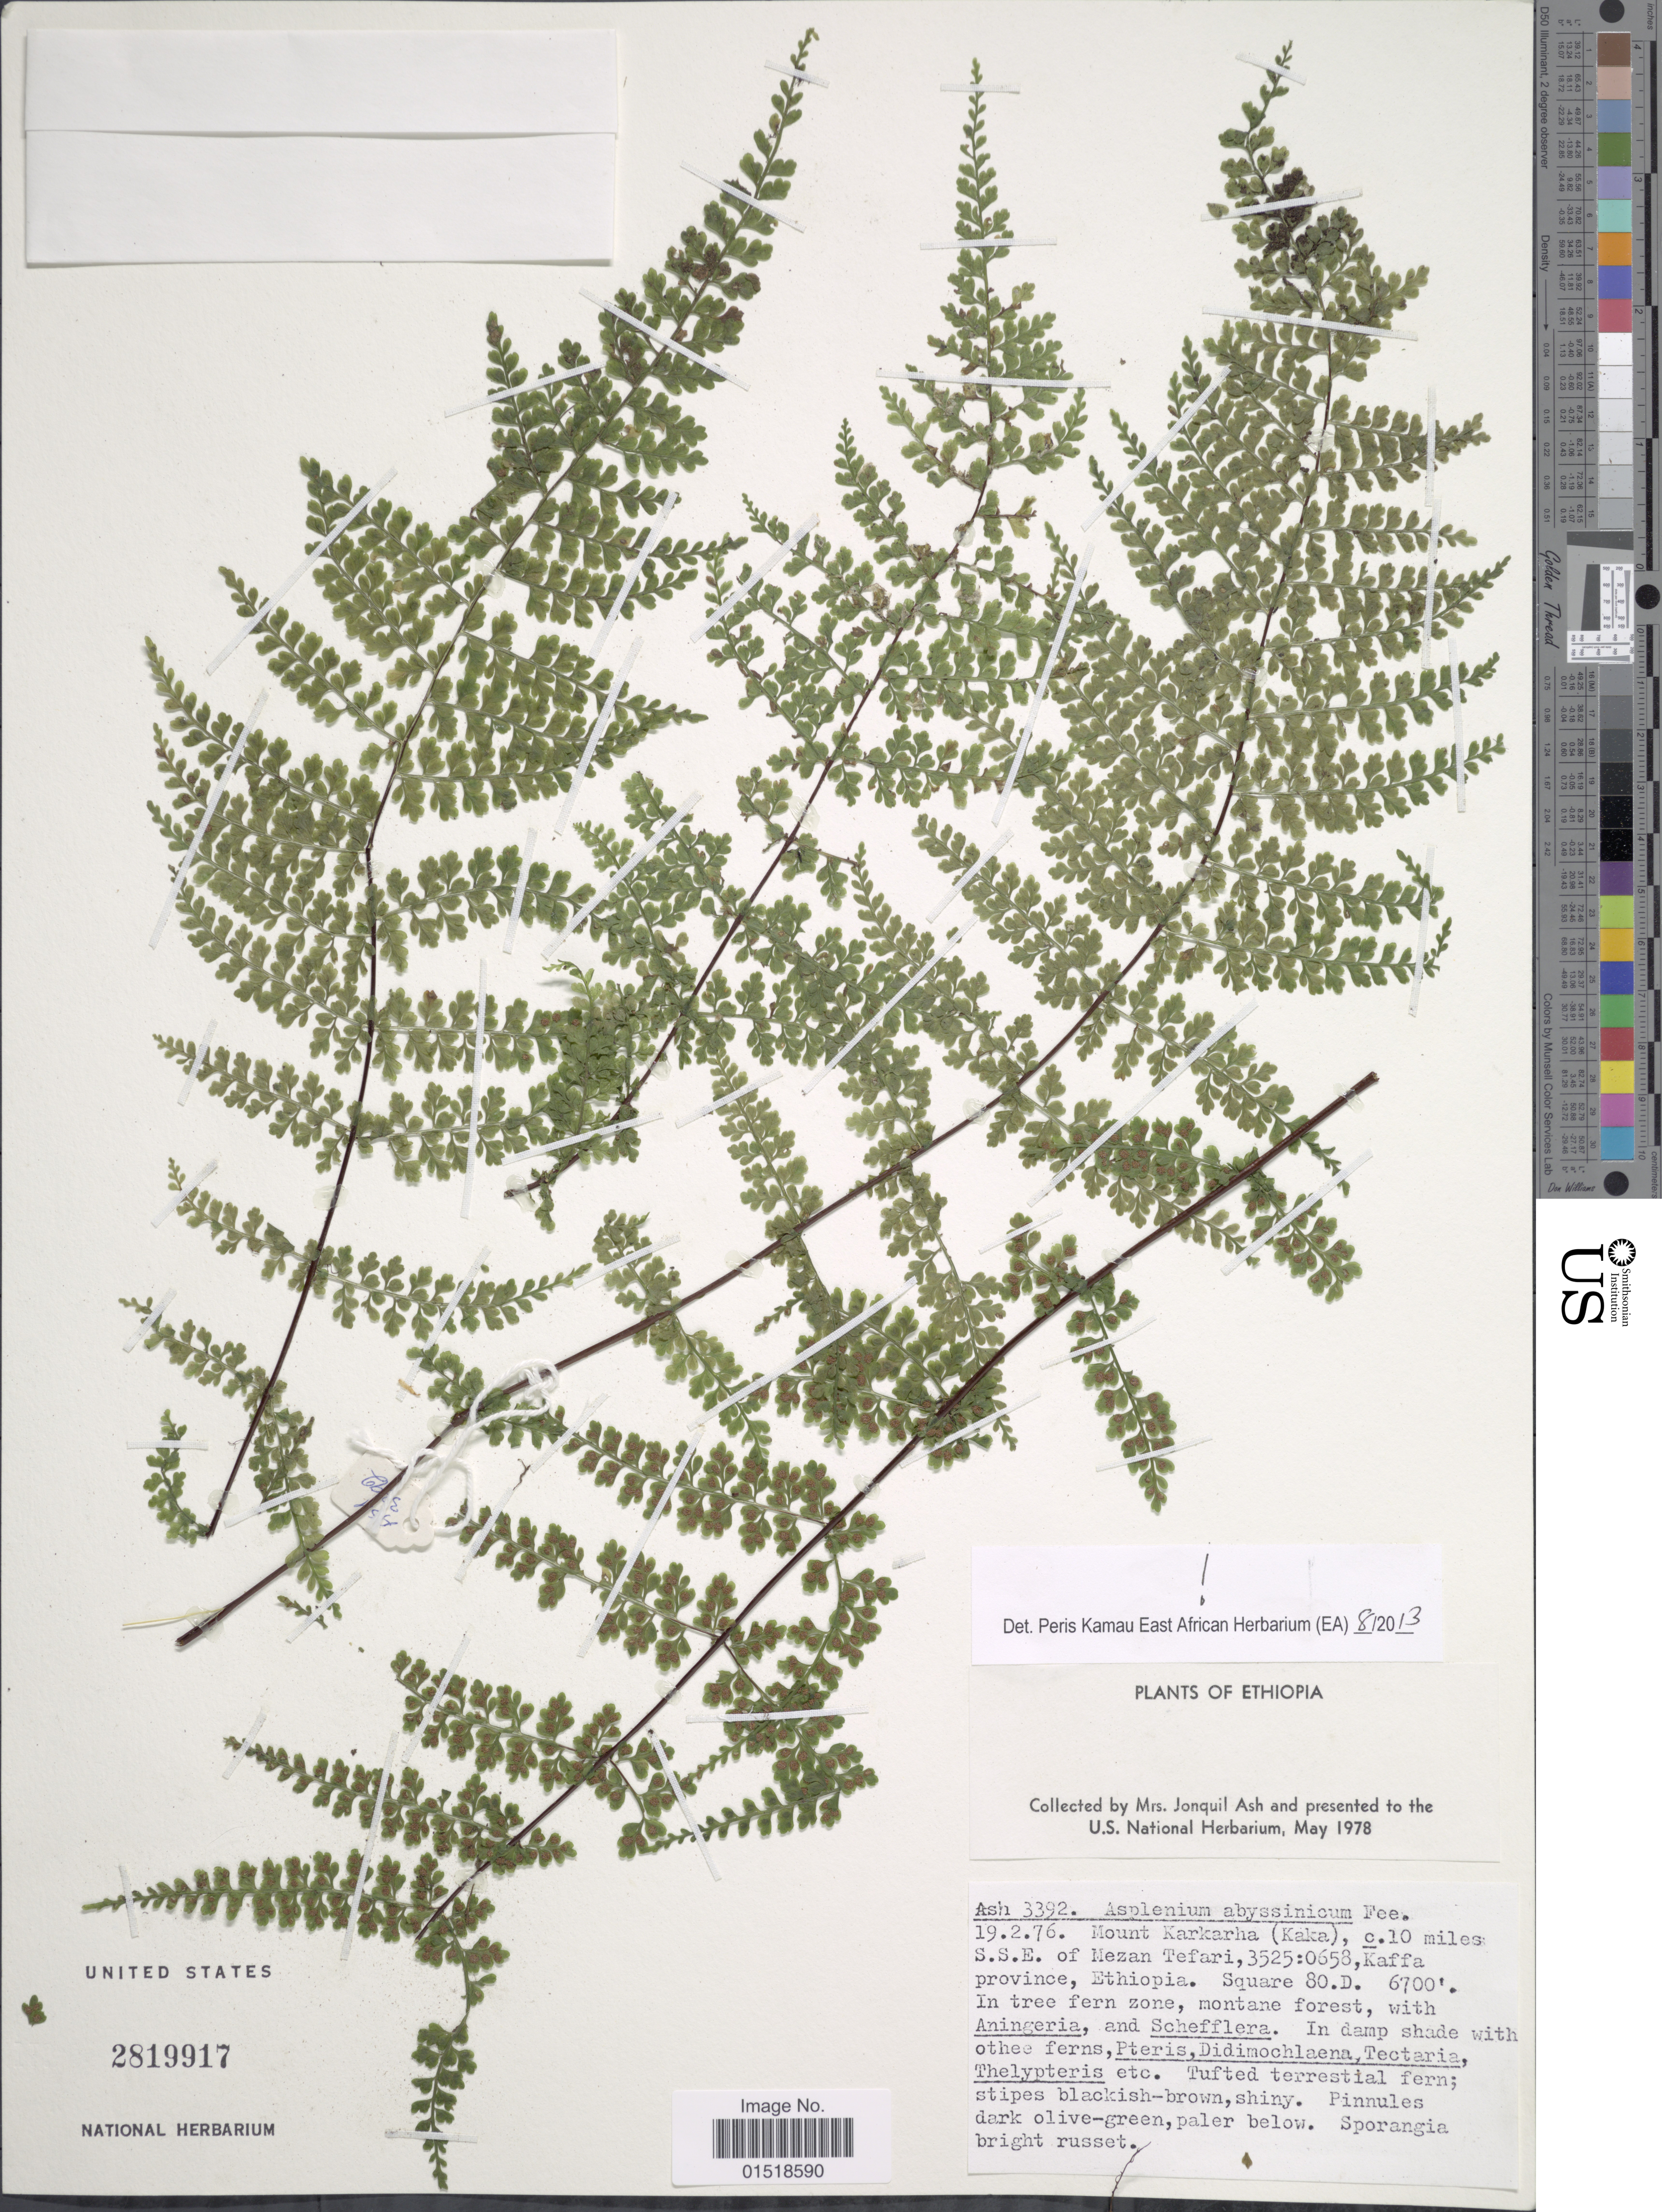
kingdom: Plantae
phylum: Tracheophyta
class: Polypodiopsida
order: Polypodiales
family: Aspleniaceae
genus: Asplenium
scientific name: Asplenium abyssinicum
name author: Fée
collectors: J. Ash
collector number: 3392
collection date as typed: Transcribed d/m/y: 19/2/76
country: Ethiopia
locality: Mount Karkarha (Kaka), c. 10 miles S.S.E. 9of Mezan Tefari, 3525:0658, Kaffa province.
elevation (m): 2042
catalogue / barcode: US 2819917